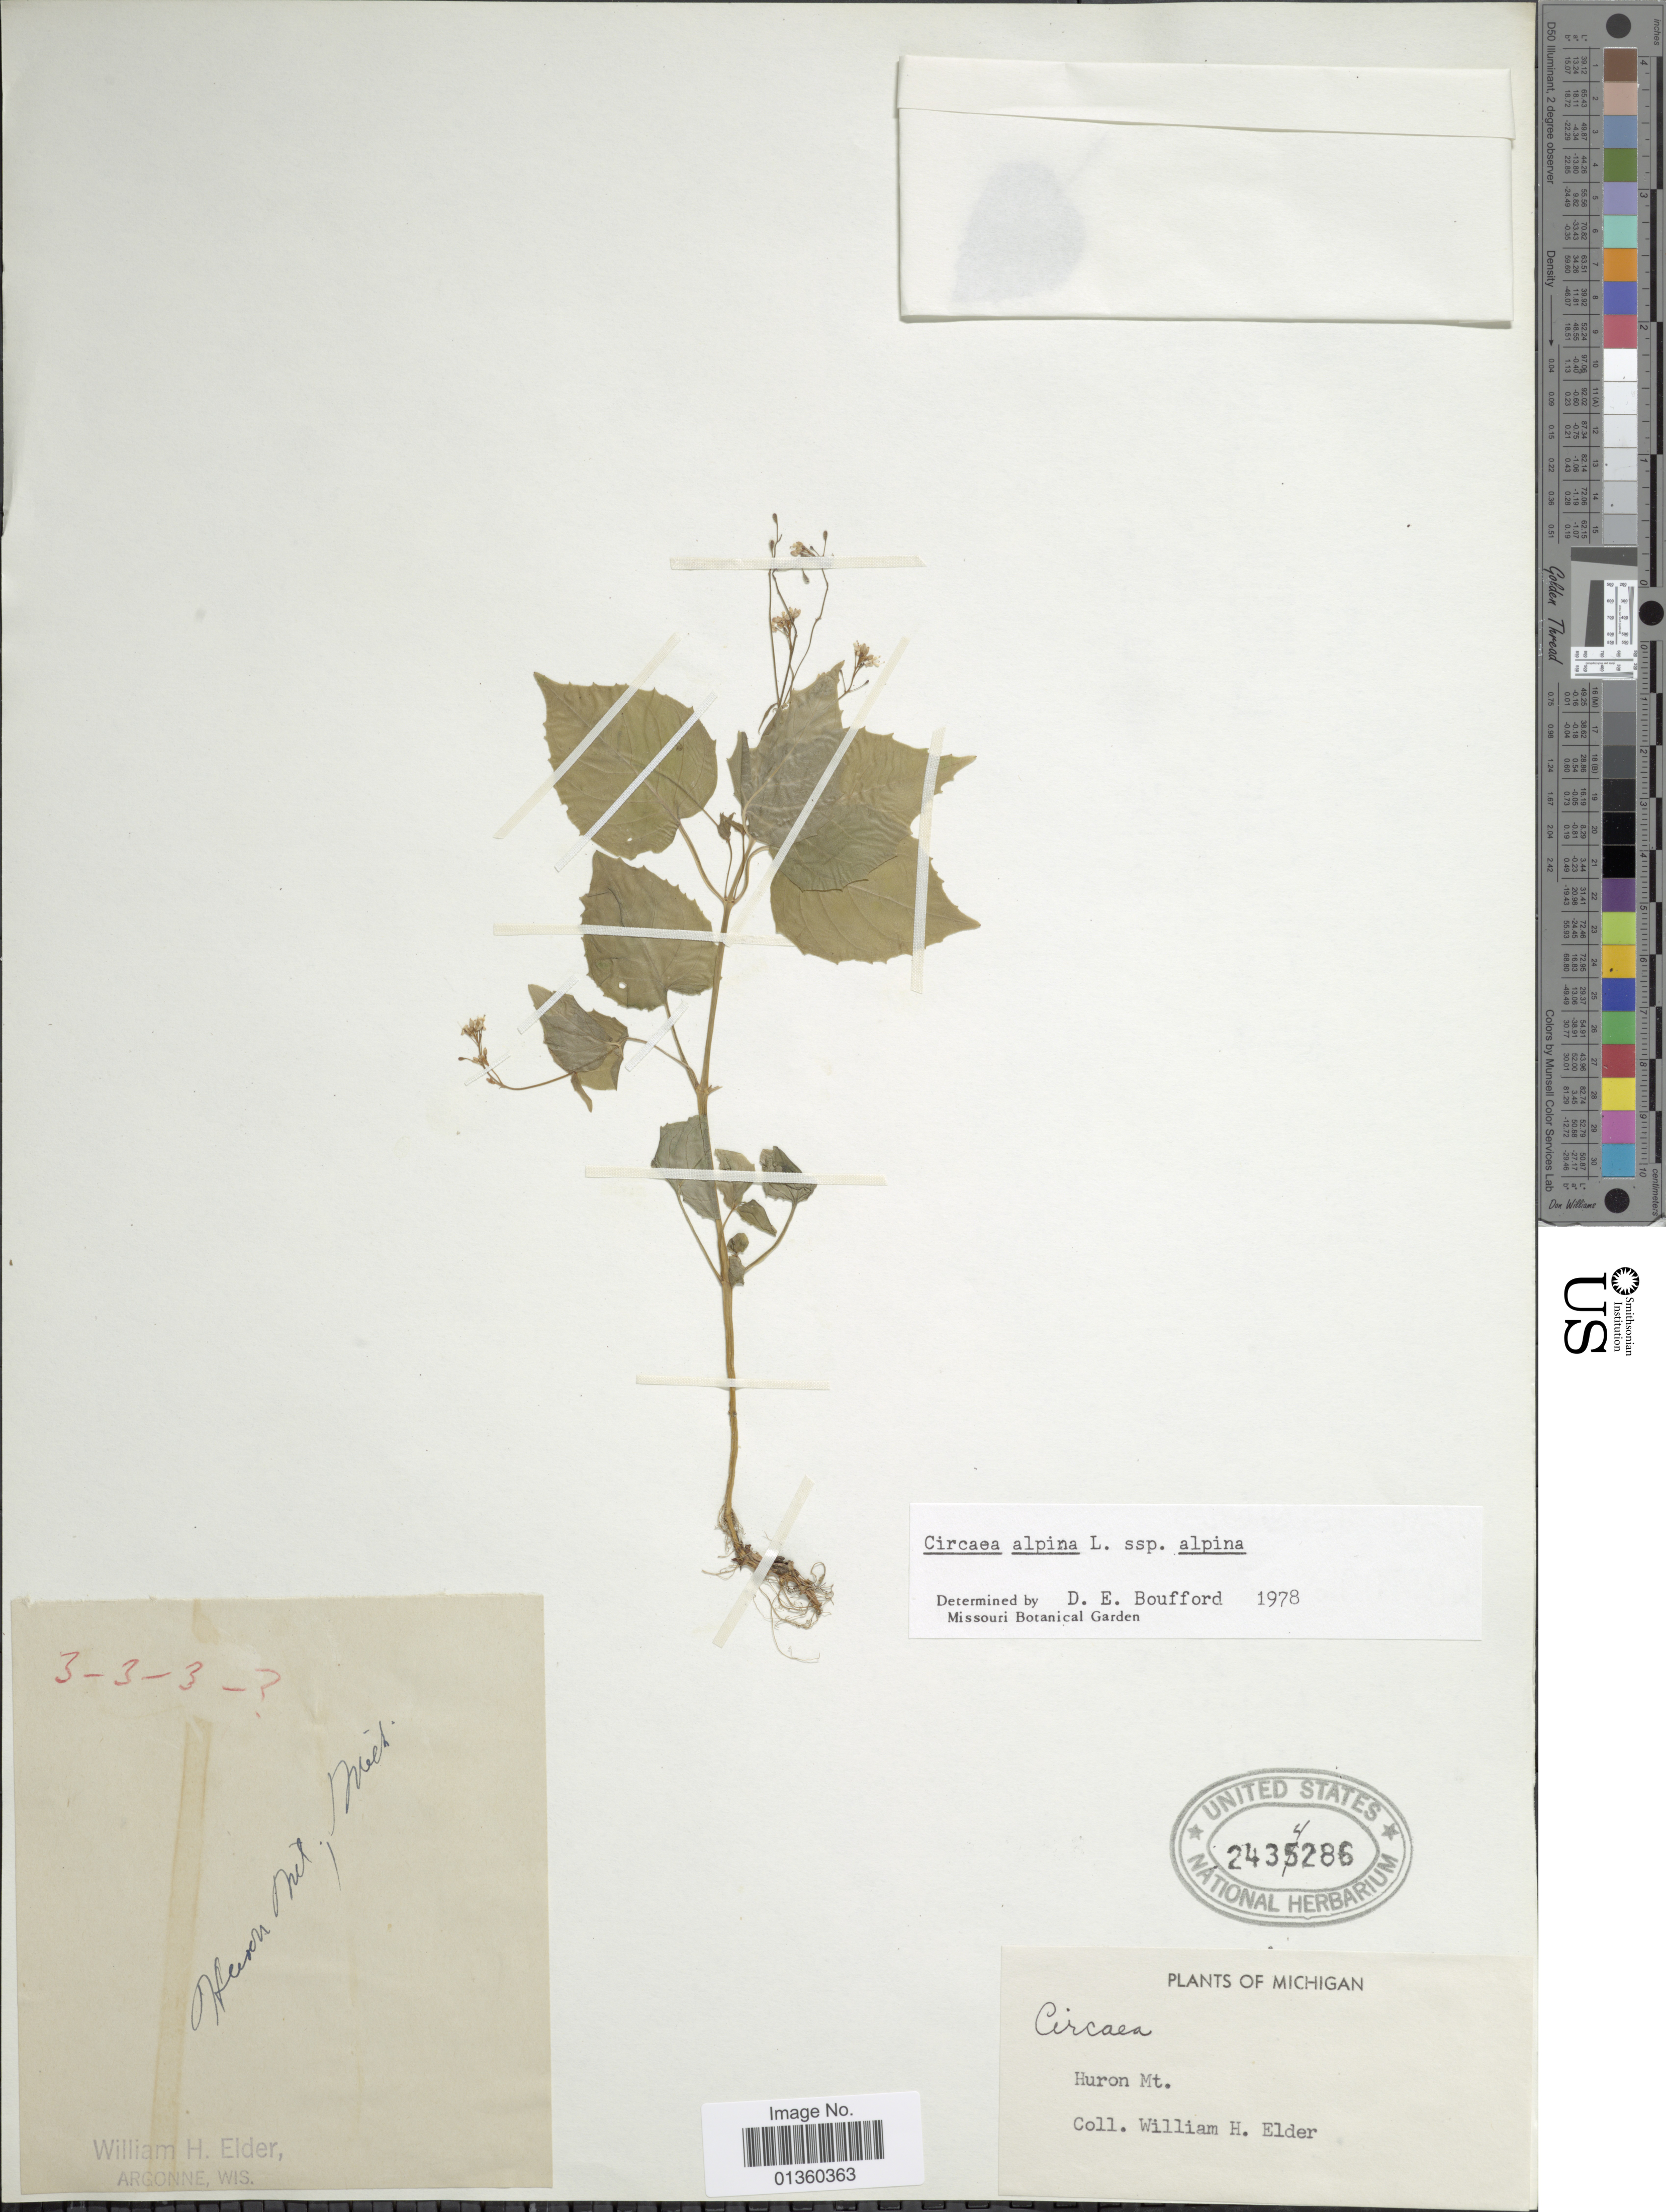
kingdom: Plantae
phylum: Tracheophyta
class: Magnoliopsida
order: Myrtales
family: Onagraceae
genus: Circaea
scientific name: Circaea alpina subsp. alpina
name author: L.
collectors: W. Elder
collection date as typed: Transcribed d/m/y: 3/3/3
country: United States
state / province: Michigan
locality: Huron Mt.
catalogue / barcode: US 2434286